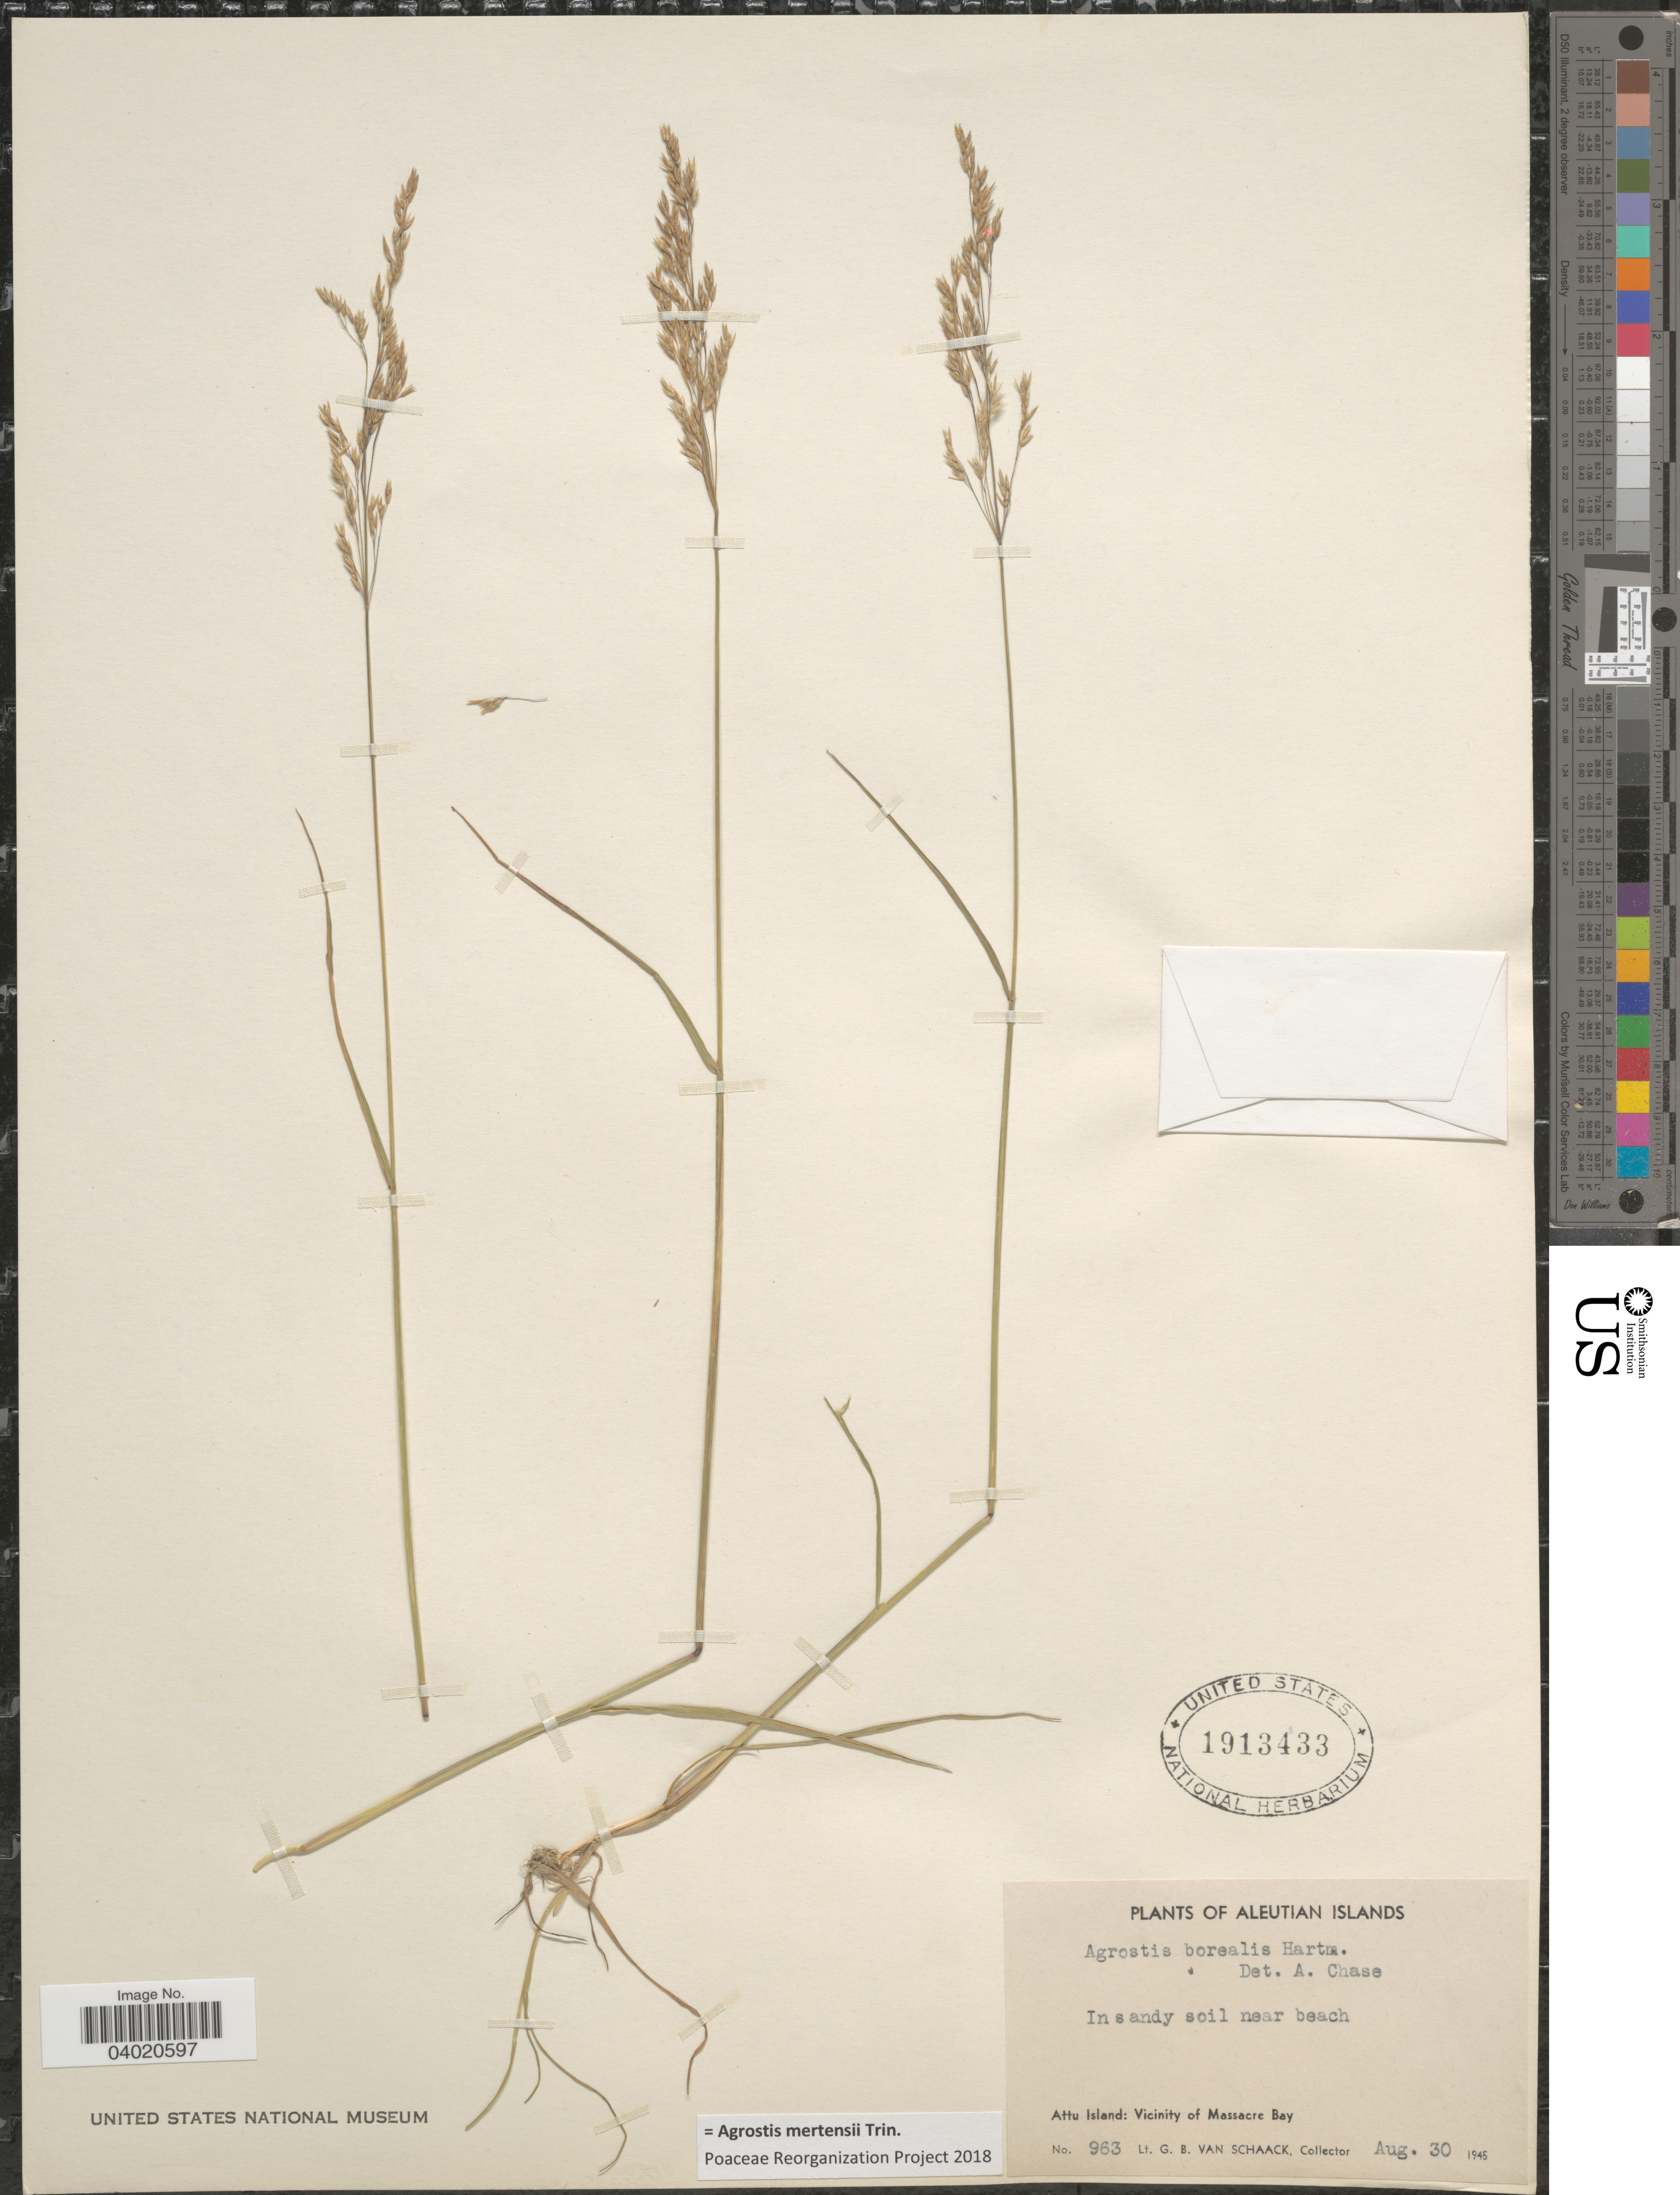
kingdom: Plantae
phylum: Tracheophyta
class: Liliopsida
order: Poales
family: Poaceae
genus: Agrostis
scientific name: Agrostis mertensii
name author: Trin.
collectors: G. Van Schaack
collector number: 963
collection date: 1945-08-30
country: United States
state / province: Alaska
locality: Aleutian Islands. Attu Island: Vicinity of Massacre Bay.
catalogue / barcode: US 1913433